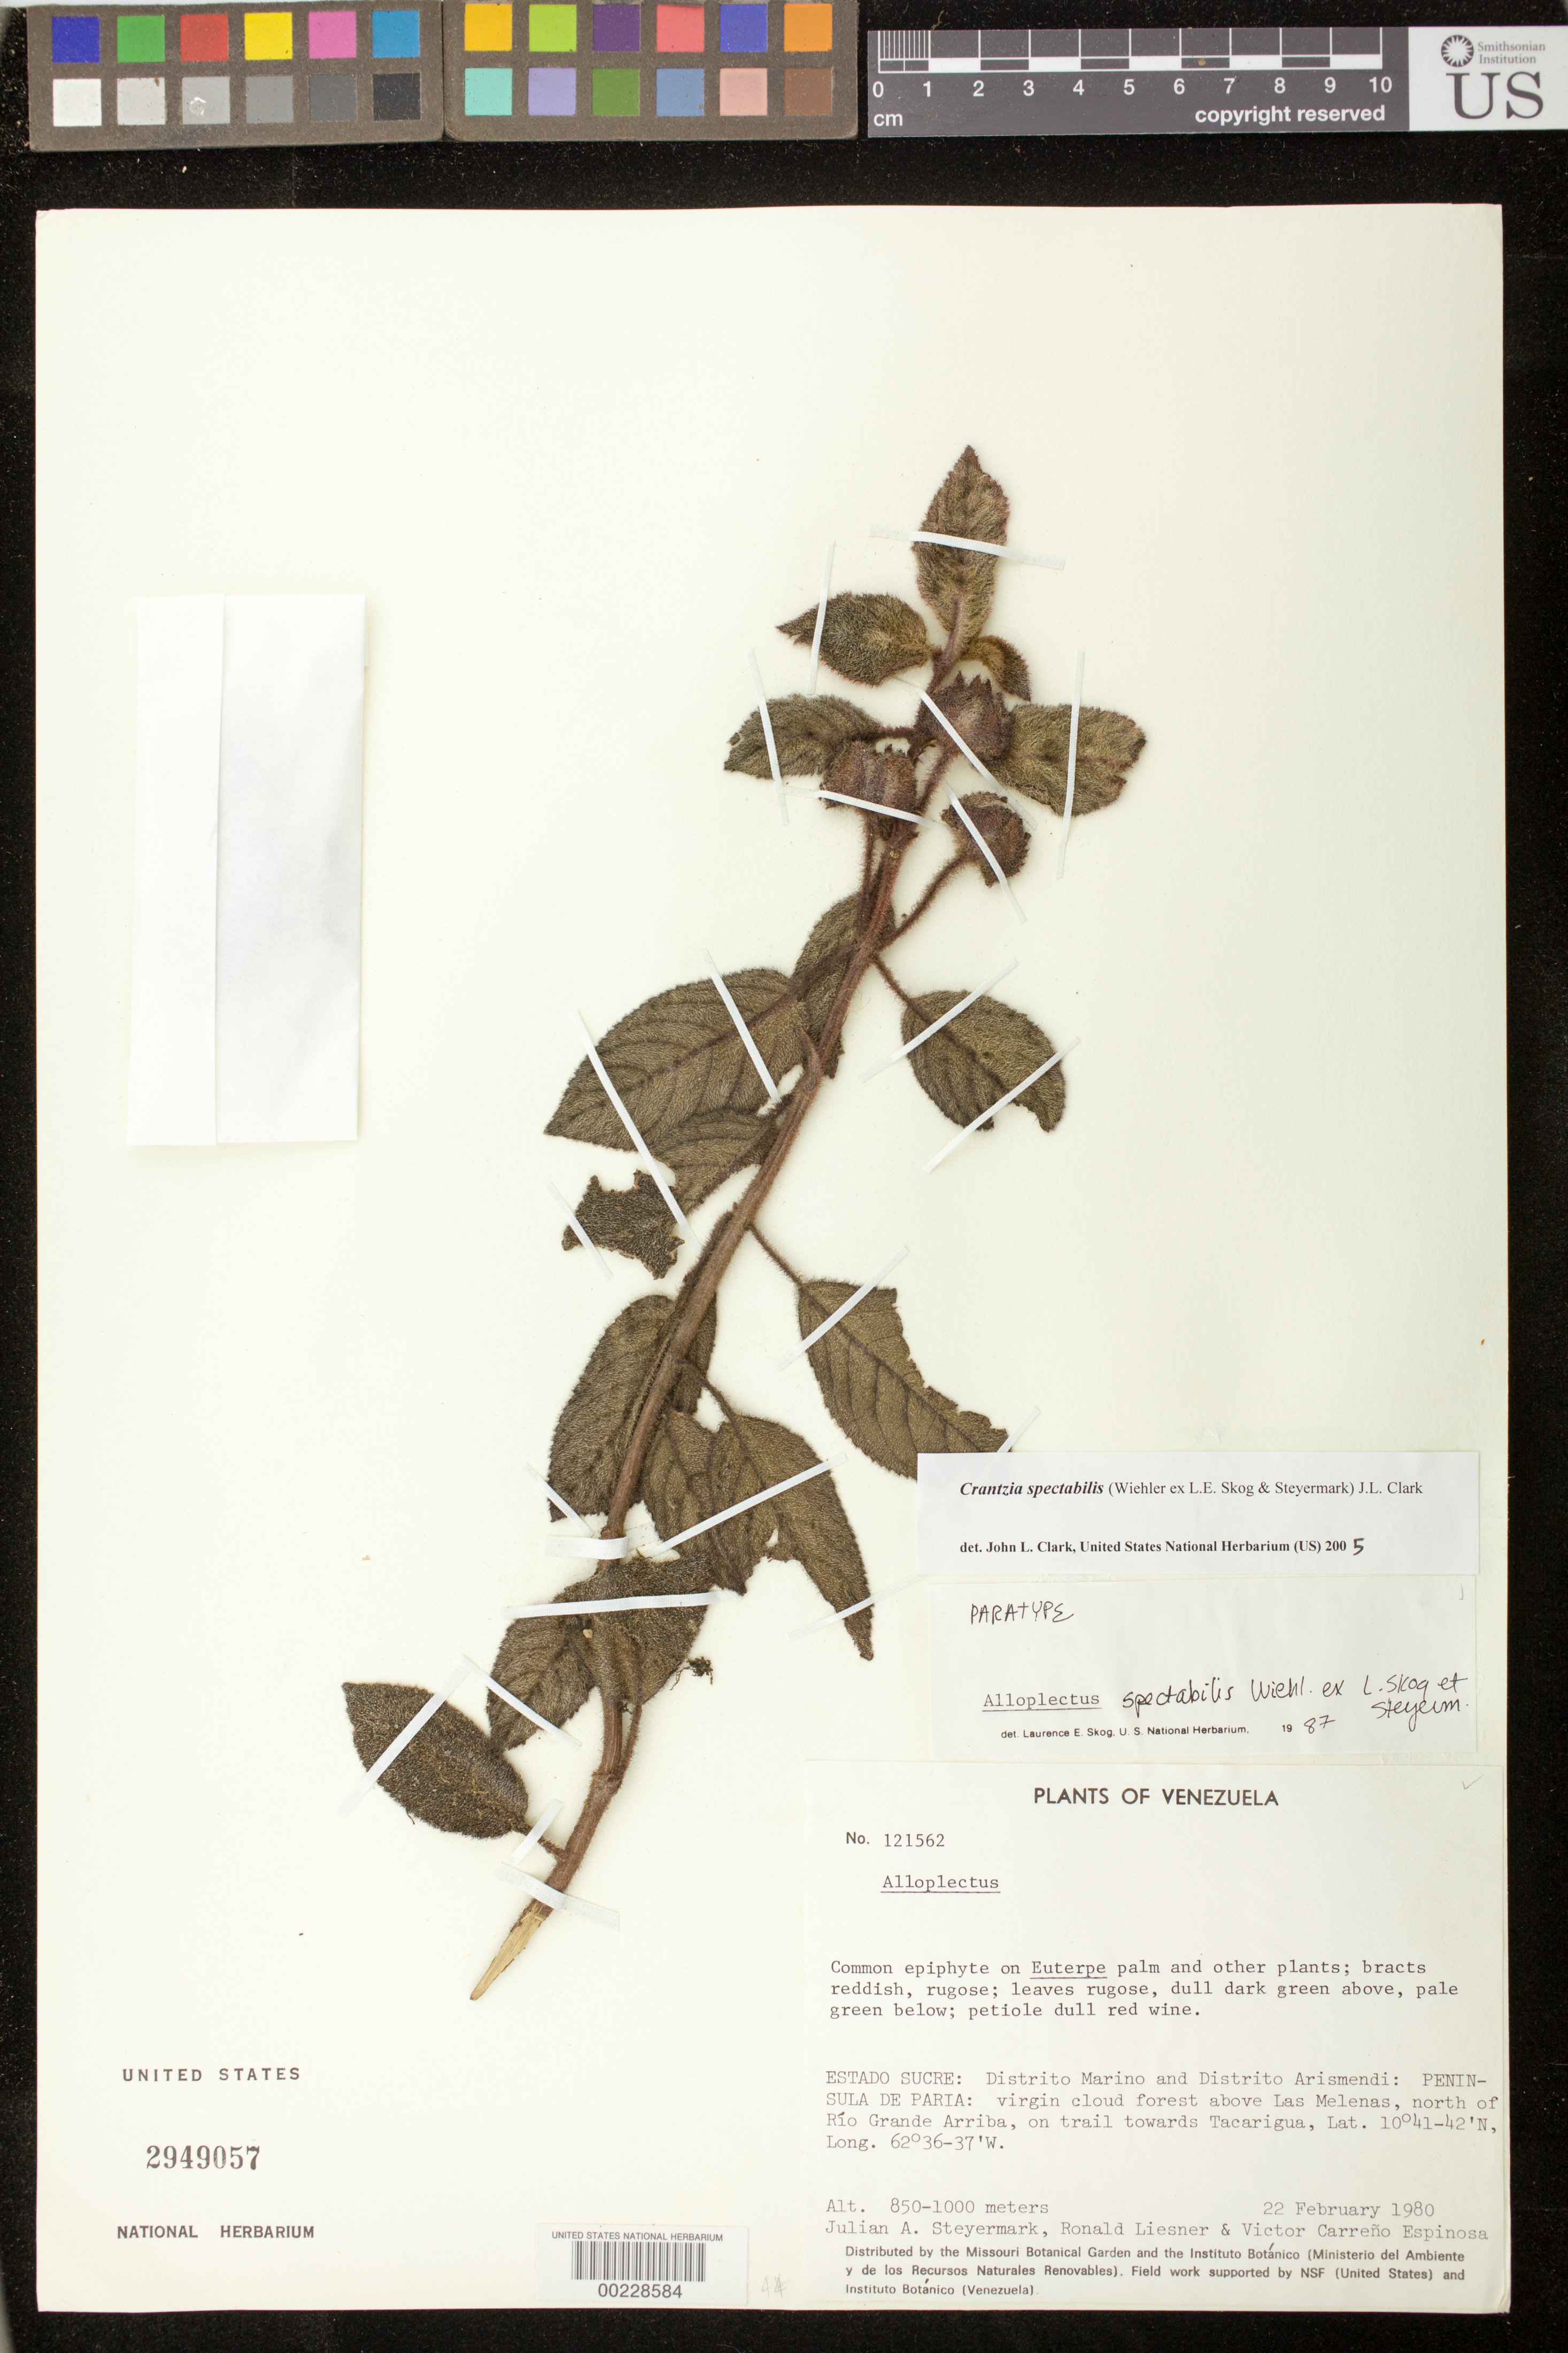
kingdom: Plantae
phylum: Tracheophyta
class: Magnoliopsida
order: Lamiales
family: Gesneriaceae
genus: Alloplectus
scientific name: Alloplectus spectabilis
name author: Wiehler ex L.E. Skog & Steyerm.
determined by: Skog, Laurence E.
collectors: J. Steyermark, R. L. Liesner & V. Carreño E.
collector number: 121562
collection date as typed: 22 Feb 1980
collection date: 1980-02-22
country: Venezuela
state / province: Sucre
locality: Distrito Marino and Distrito Arismendi: Peninsula de Paria: above Las Melenas, north of Río Grande Arriba, on trail towards Tacarigua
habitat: Virgin cloud forest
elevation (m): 850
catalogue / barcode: US 2949057